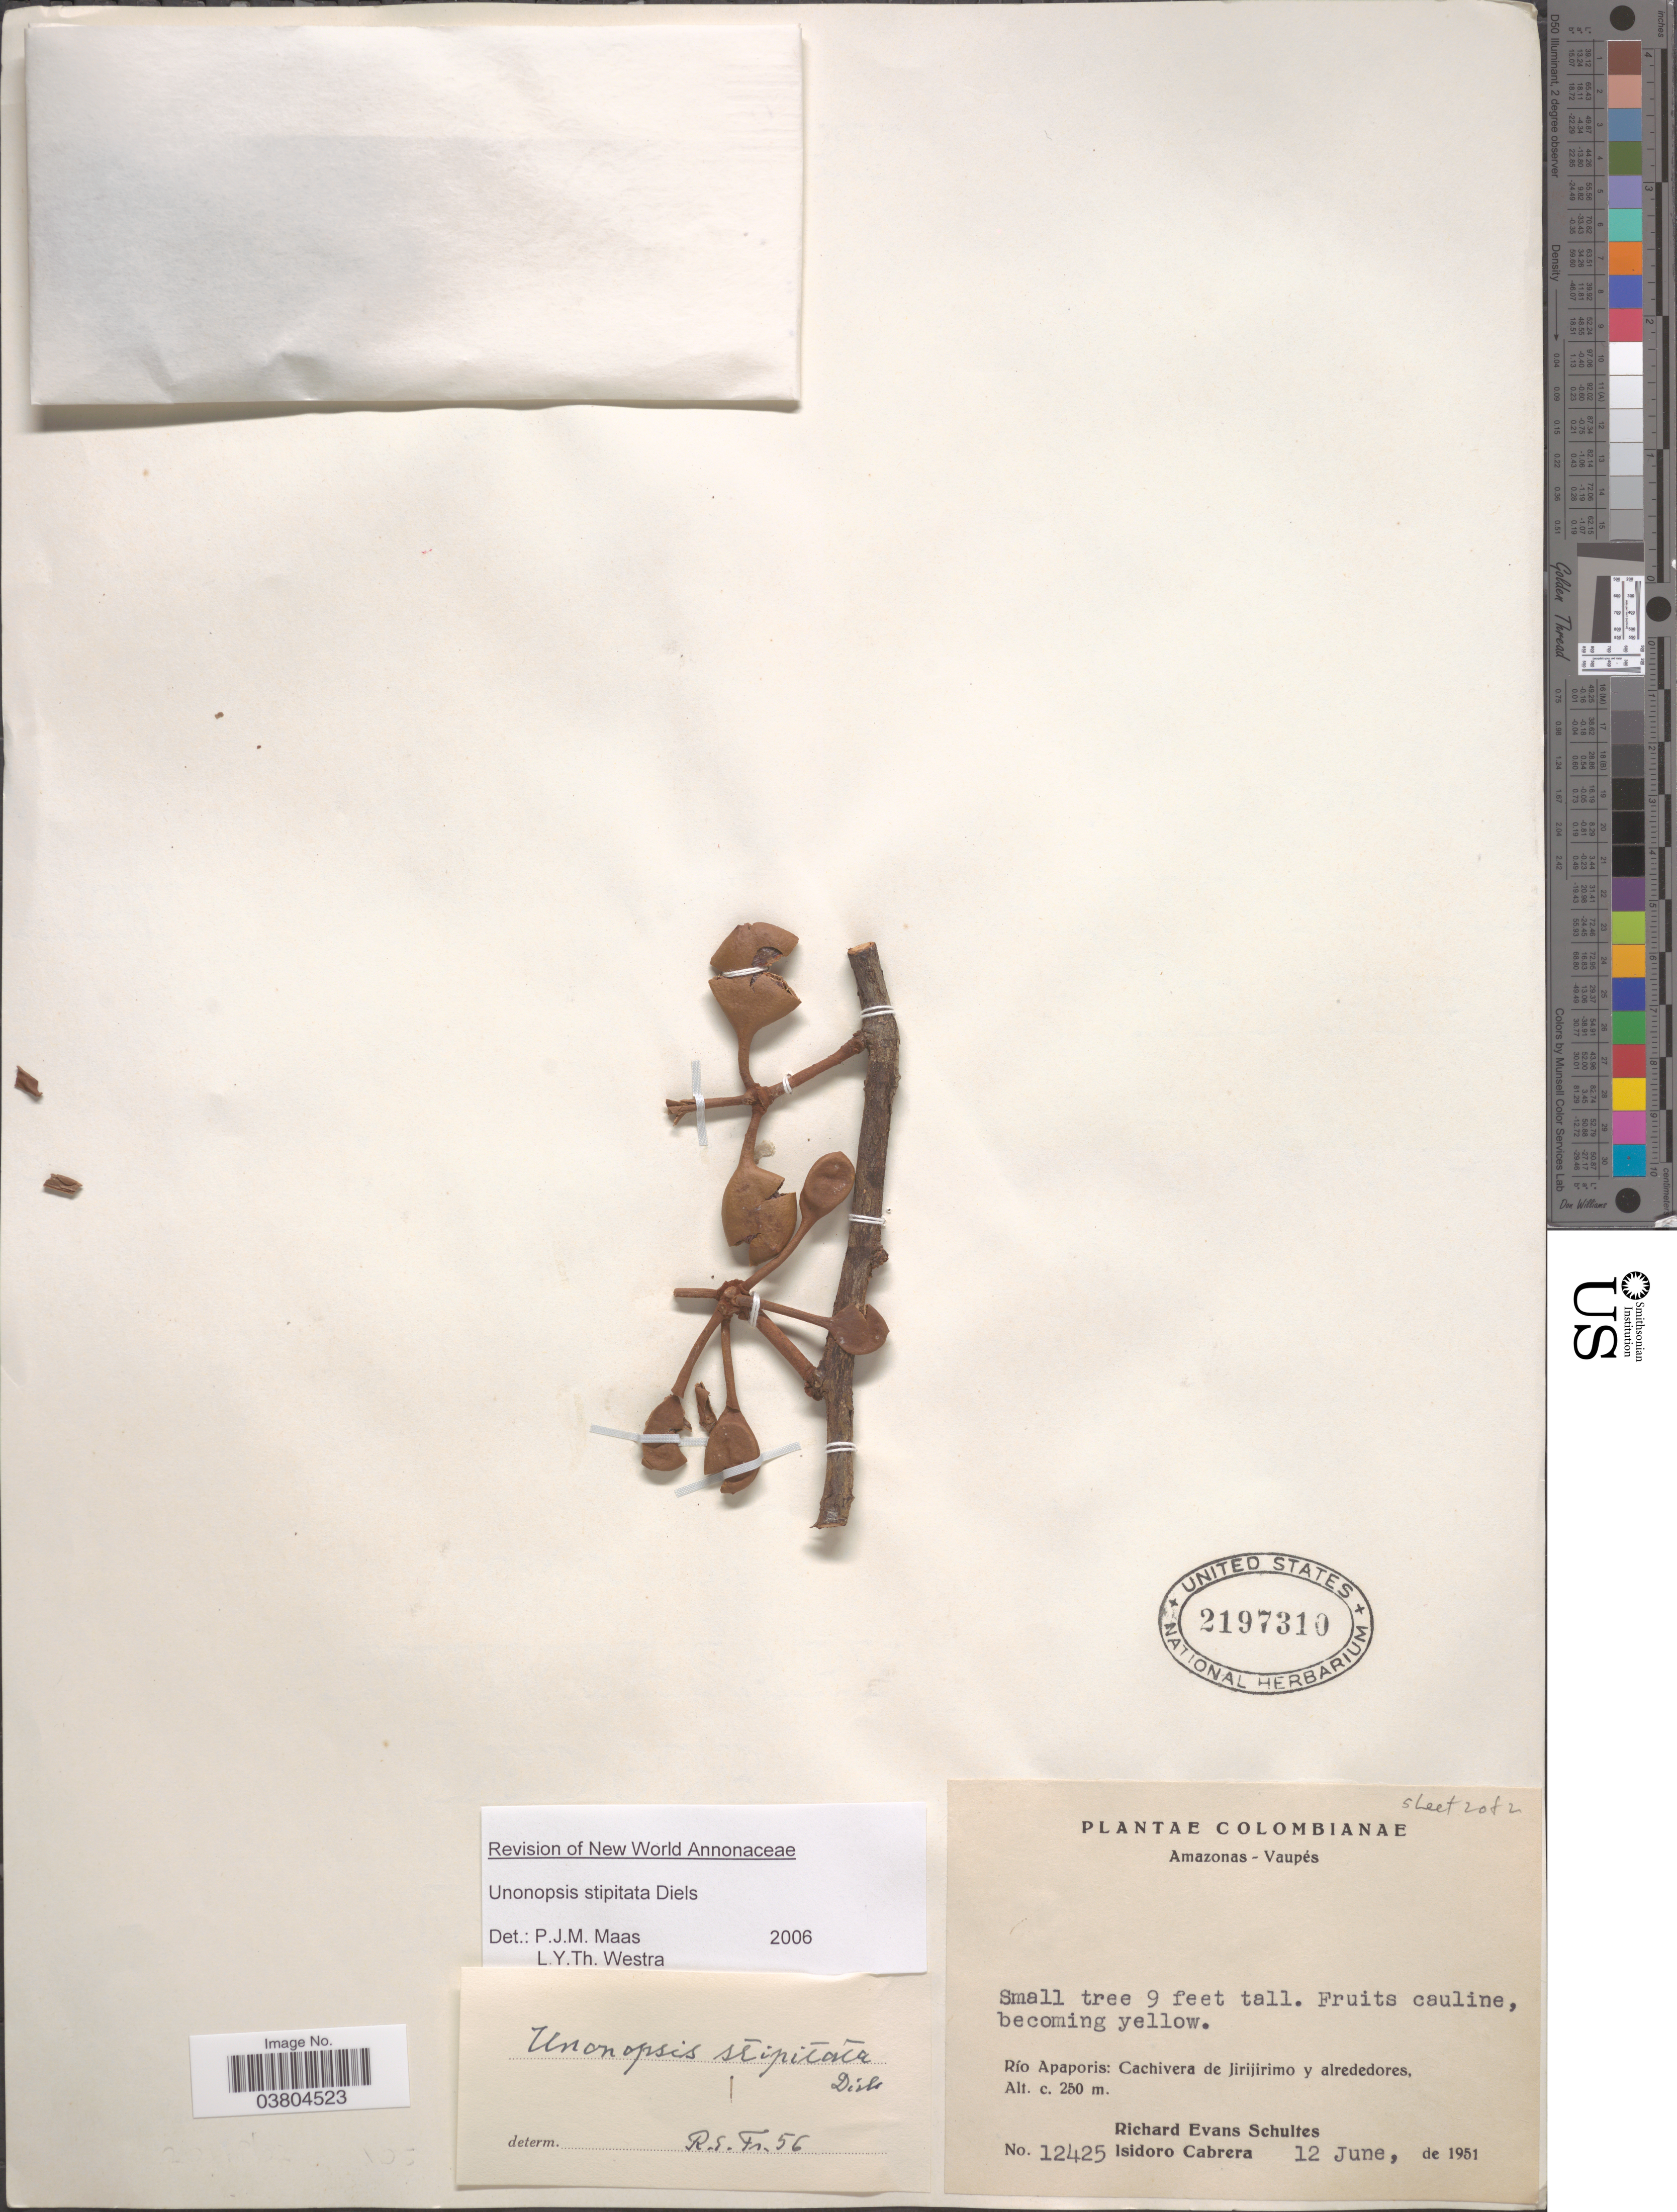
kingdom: Plantae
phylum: Tracheophyta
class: Magnoliopsida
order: Magnoliales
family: Annonaceae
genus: Unonopsis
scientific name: Unonopsis stipitata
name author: Diels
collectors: R. E. Schultes & I. Cabrera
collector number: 12425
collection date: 1951-06-12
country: Colombia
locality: Amazonas-Vaupés. Río Apaporis: Cachivera de Jirijirimo y alrededores.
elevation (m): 250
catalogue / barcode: US 2197310